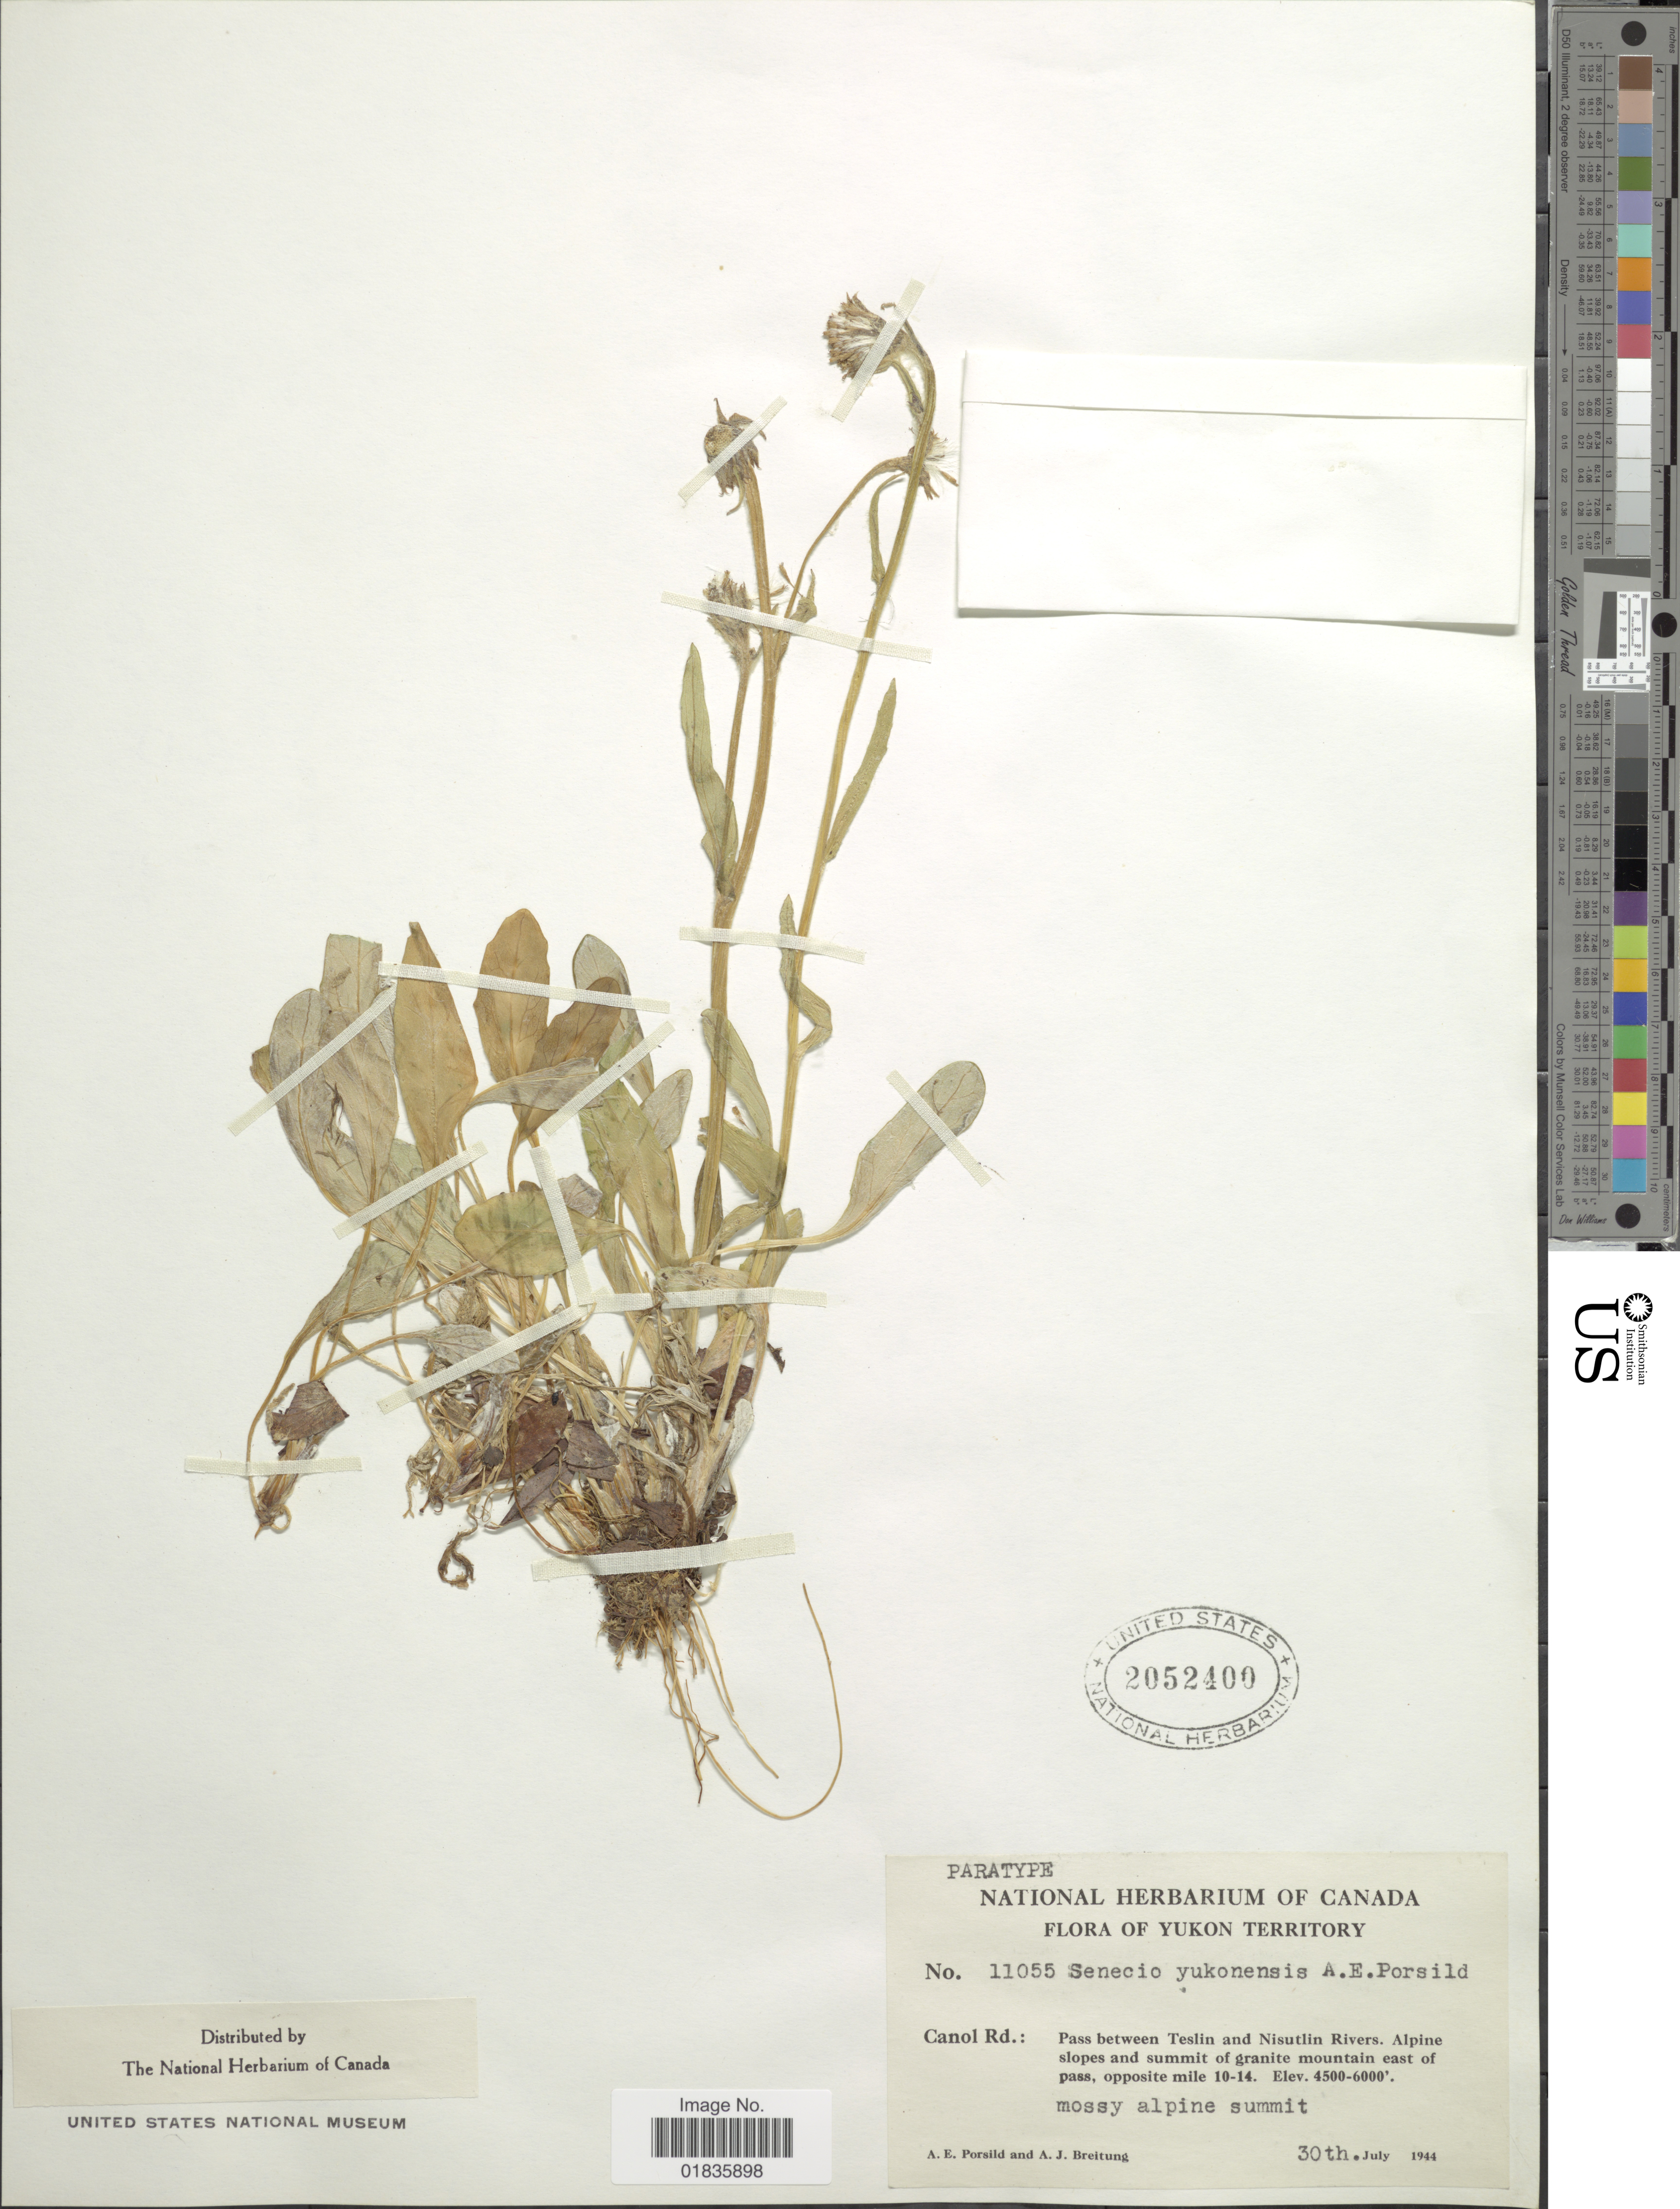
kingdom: Plantae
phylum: Tracheophyta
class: Magnoliopsida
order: Asterales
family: Asteraceae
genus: Tephroseris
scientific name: Tephroseris yukonensis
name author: (A.E. Porsild) Holub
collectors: A. E. Porsild & A. Breitung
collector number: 11055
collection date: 1944-07-30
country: Canada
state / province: Yukon Territory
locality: Canol Rd.: Pass between Teslin and Nisutlin Rivers, Alpine slopes and summit of granite mountain east of pass, opposite mile 10-14.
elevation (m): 1372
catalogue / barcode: US 2052400